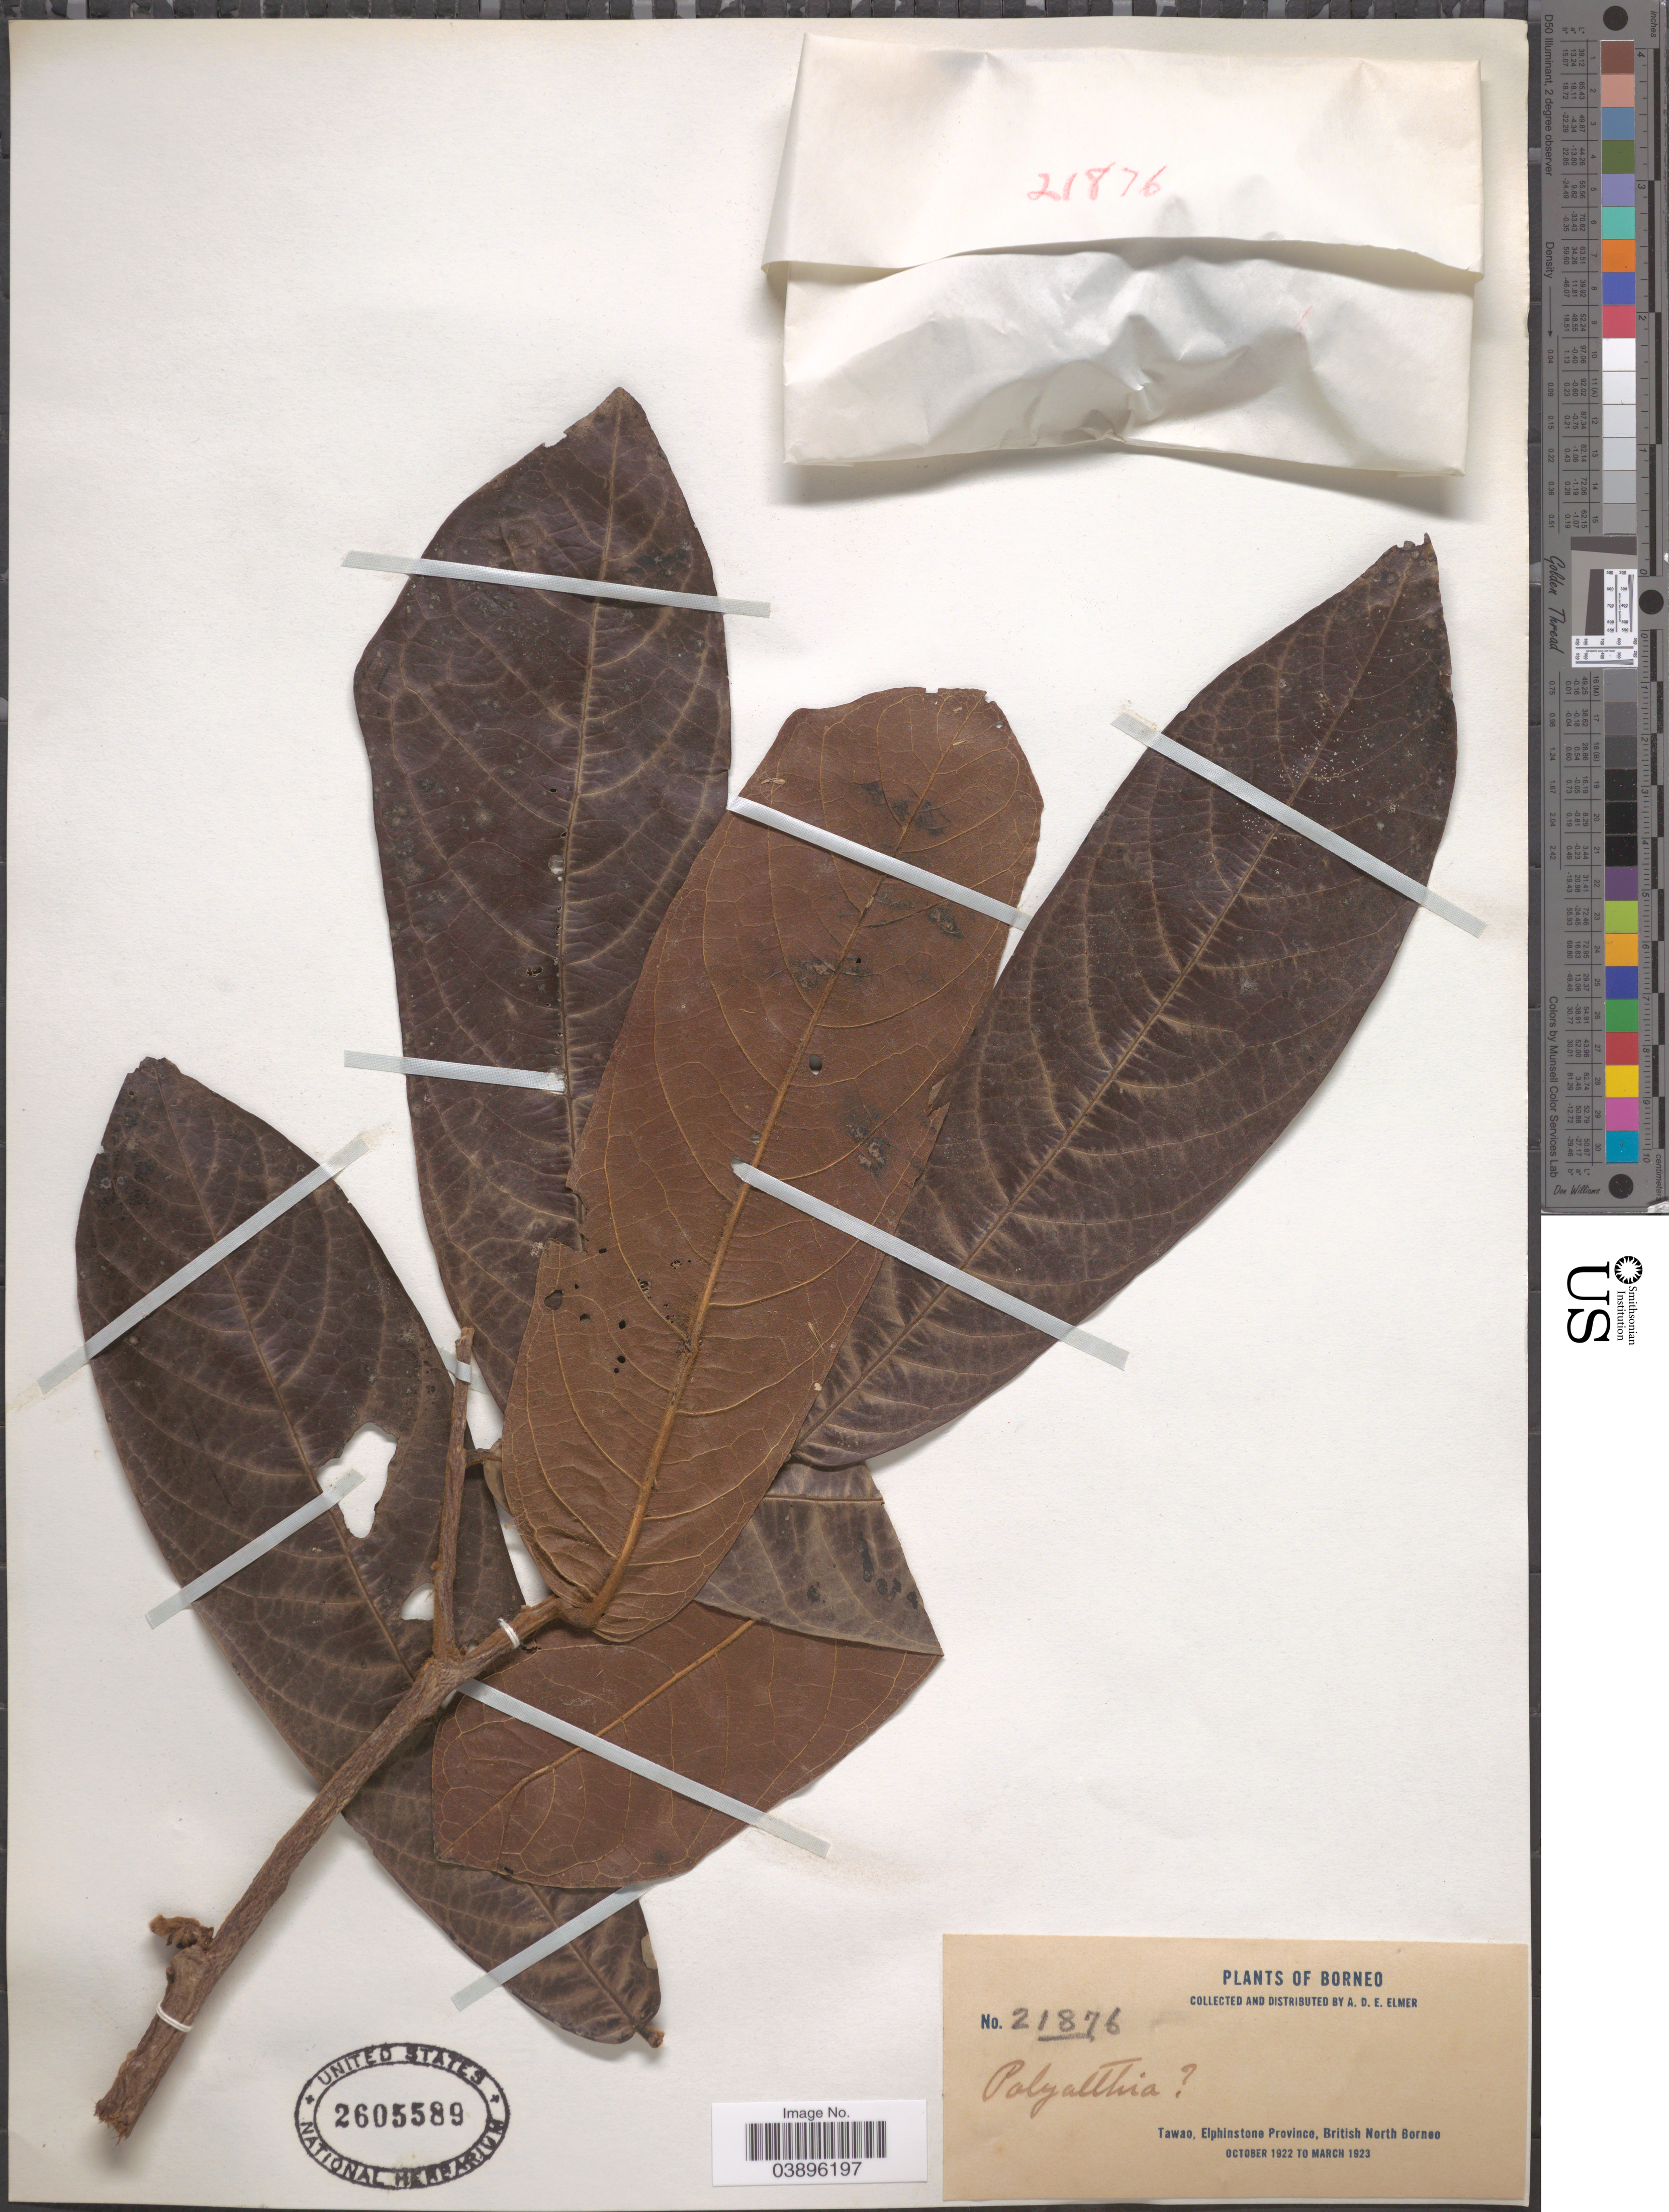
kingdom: Plantae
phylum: Tracheophyta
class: Magnoliopsida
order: Magnoliales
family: Annonaceae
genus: Polyalthia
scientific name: Polyalthia sp.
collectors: A. D. E. Elmer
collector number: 21876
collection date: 1922-10/1923-03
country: Malaysia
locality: Borneo. Tawao, Elphinstone Province, British North Borneo.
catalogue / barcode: US 2605589